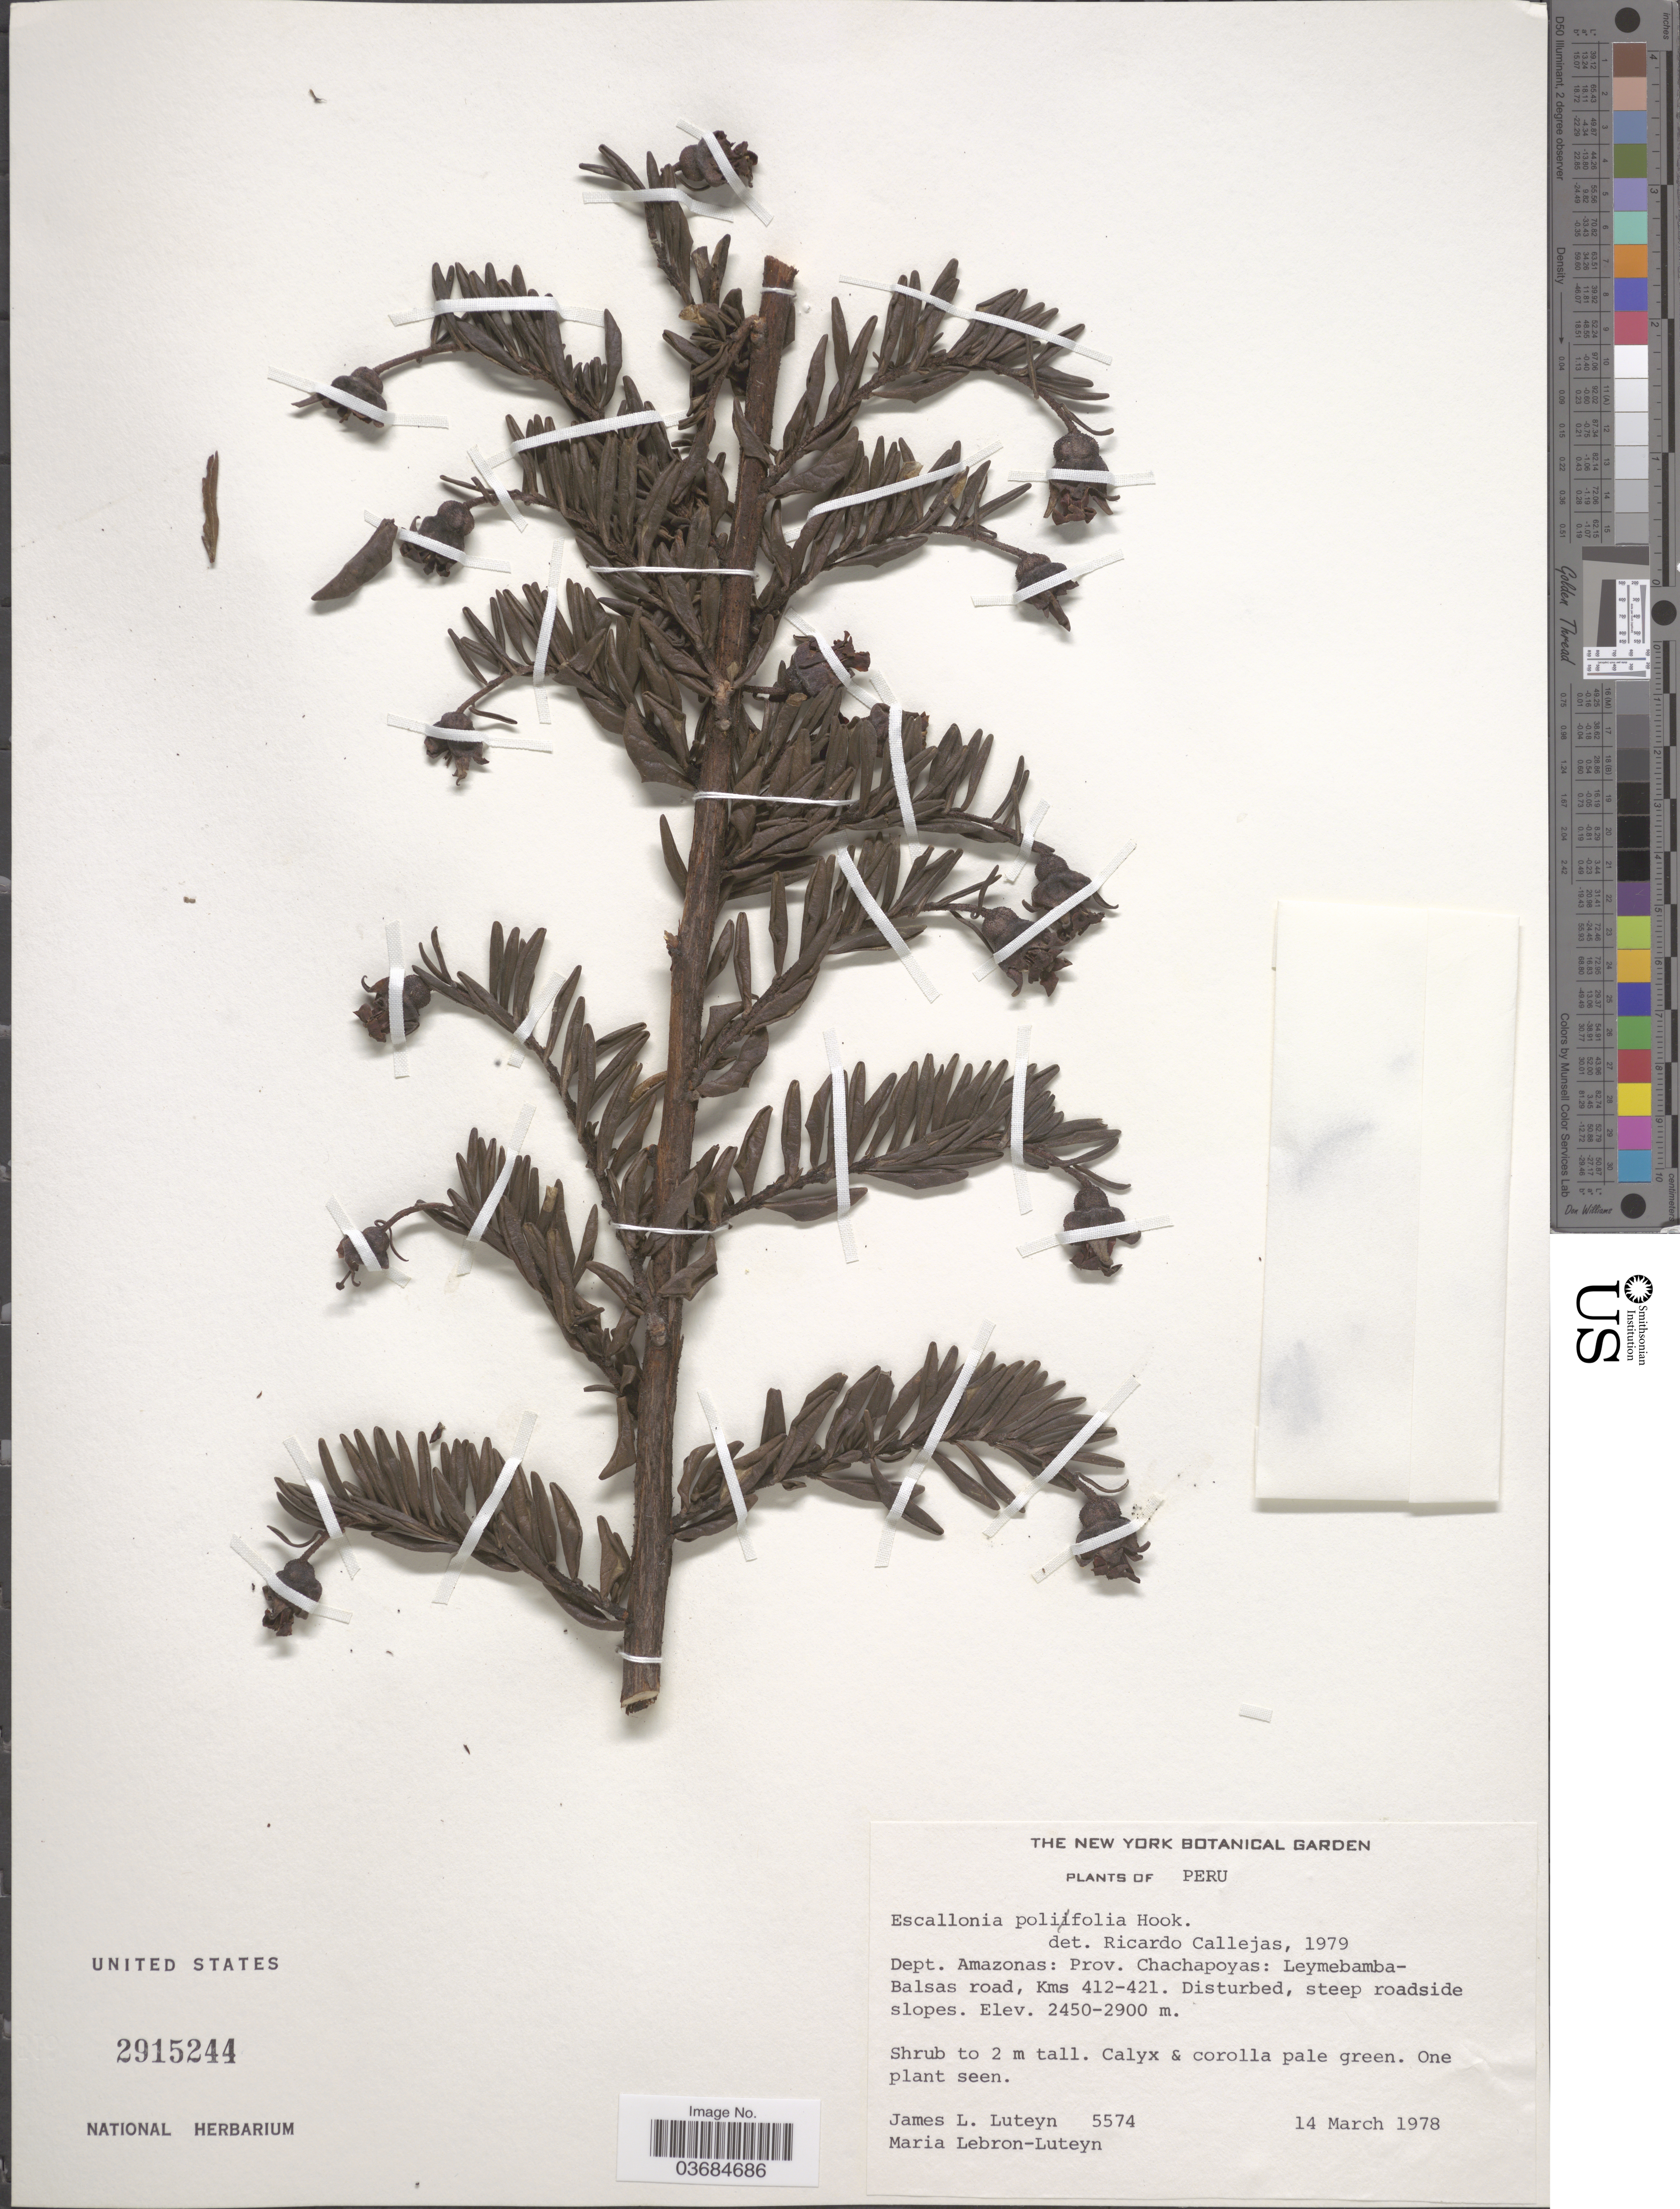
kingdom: Plantae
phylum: Tracheophyta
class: Magnoliopsida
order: Escalloniales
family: Escalloniaceae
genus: Escallonia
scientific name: Escallonia polifolia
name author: Hook.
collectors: J. Luteyn & M. L. Lebrón-Luteyn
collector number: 5574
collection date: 1978-03-14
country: Peru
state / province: Amazonas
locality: Dept. Amazonas: Prov. Chachapoyas: Leymebamba-Balsas road, Kms 412-421. Disturbed, steep roadside slopes.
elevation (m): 2450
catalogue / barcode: US 2915244